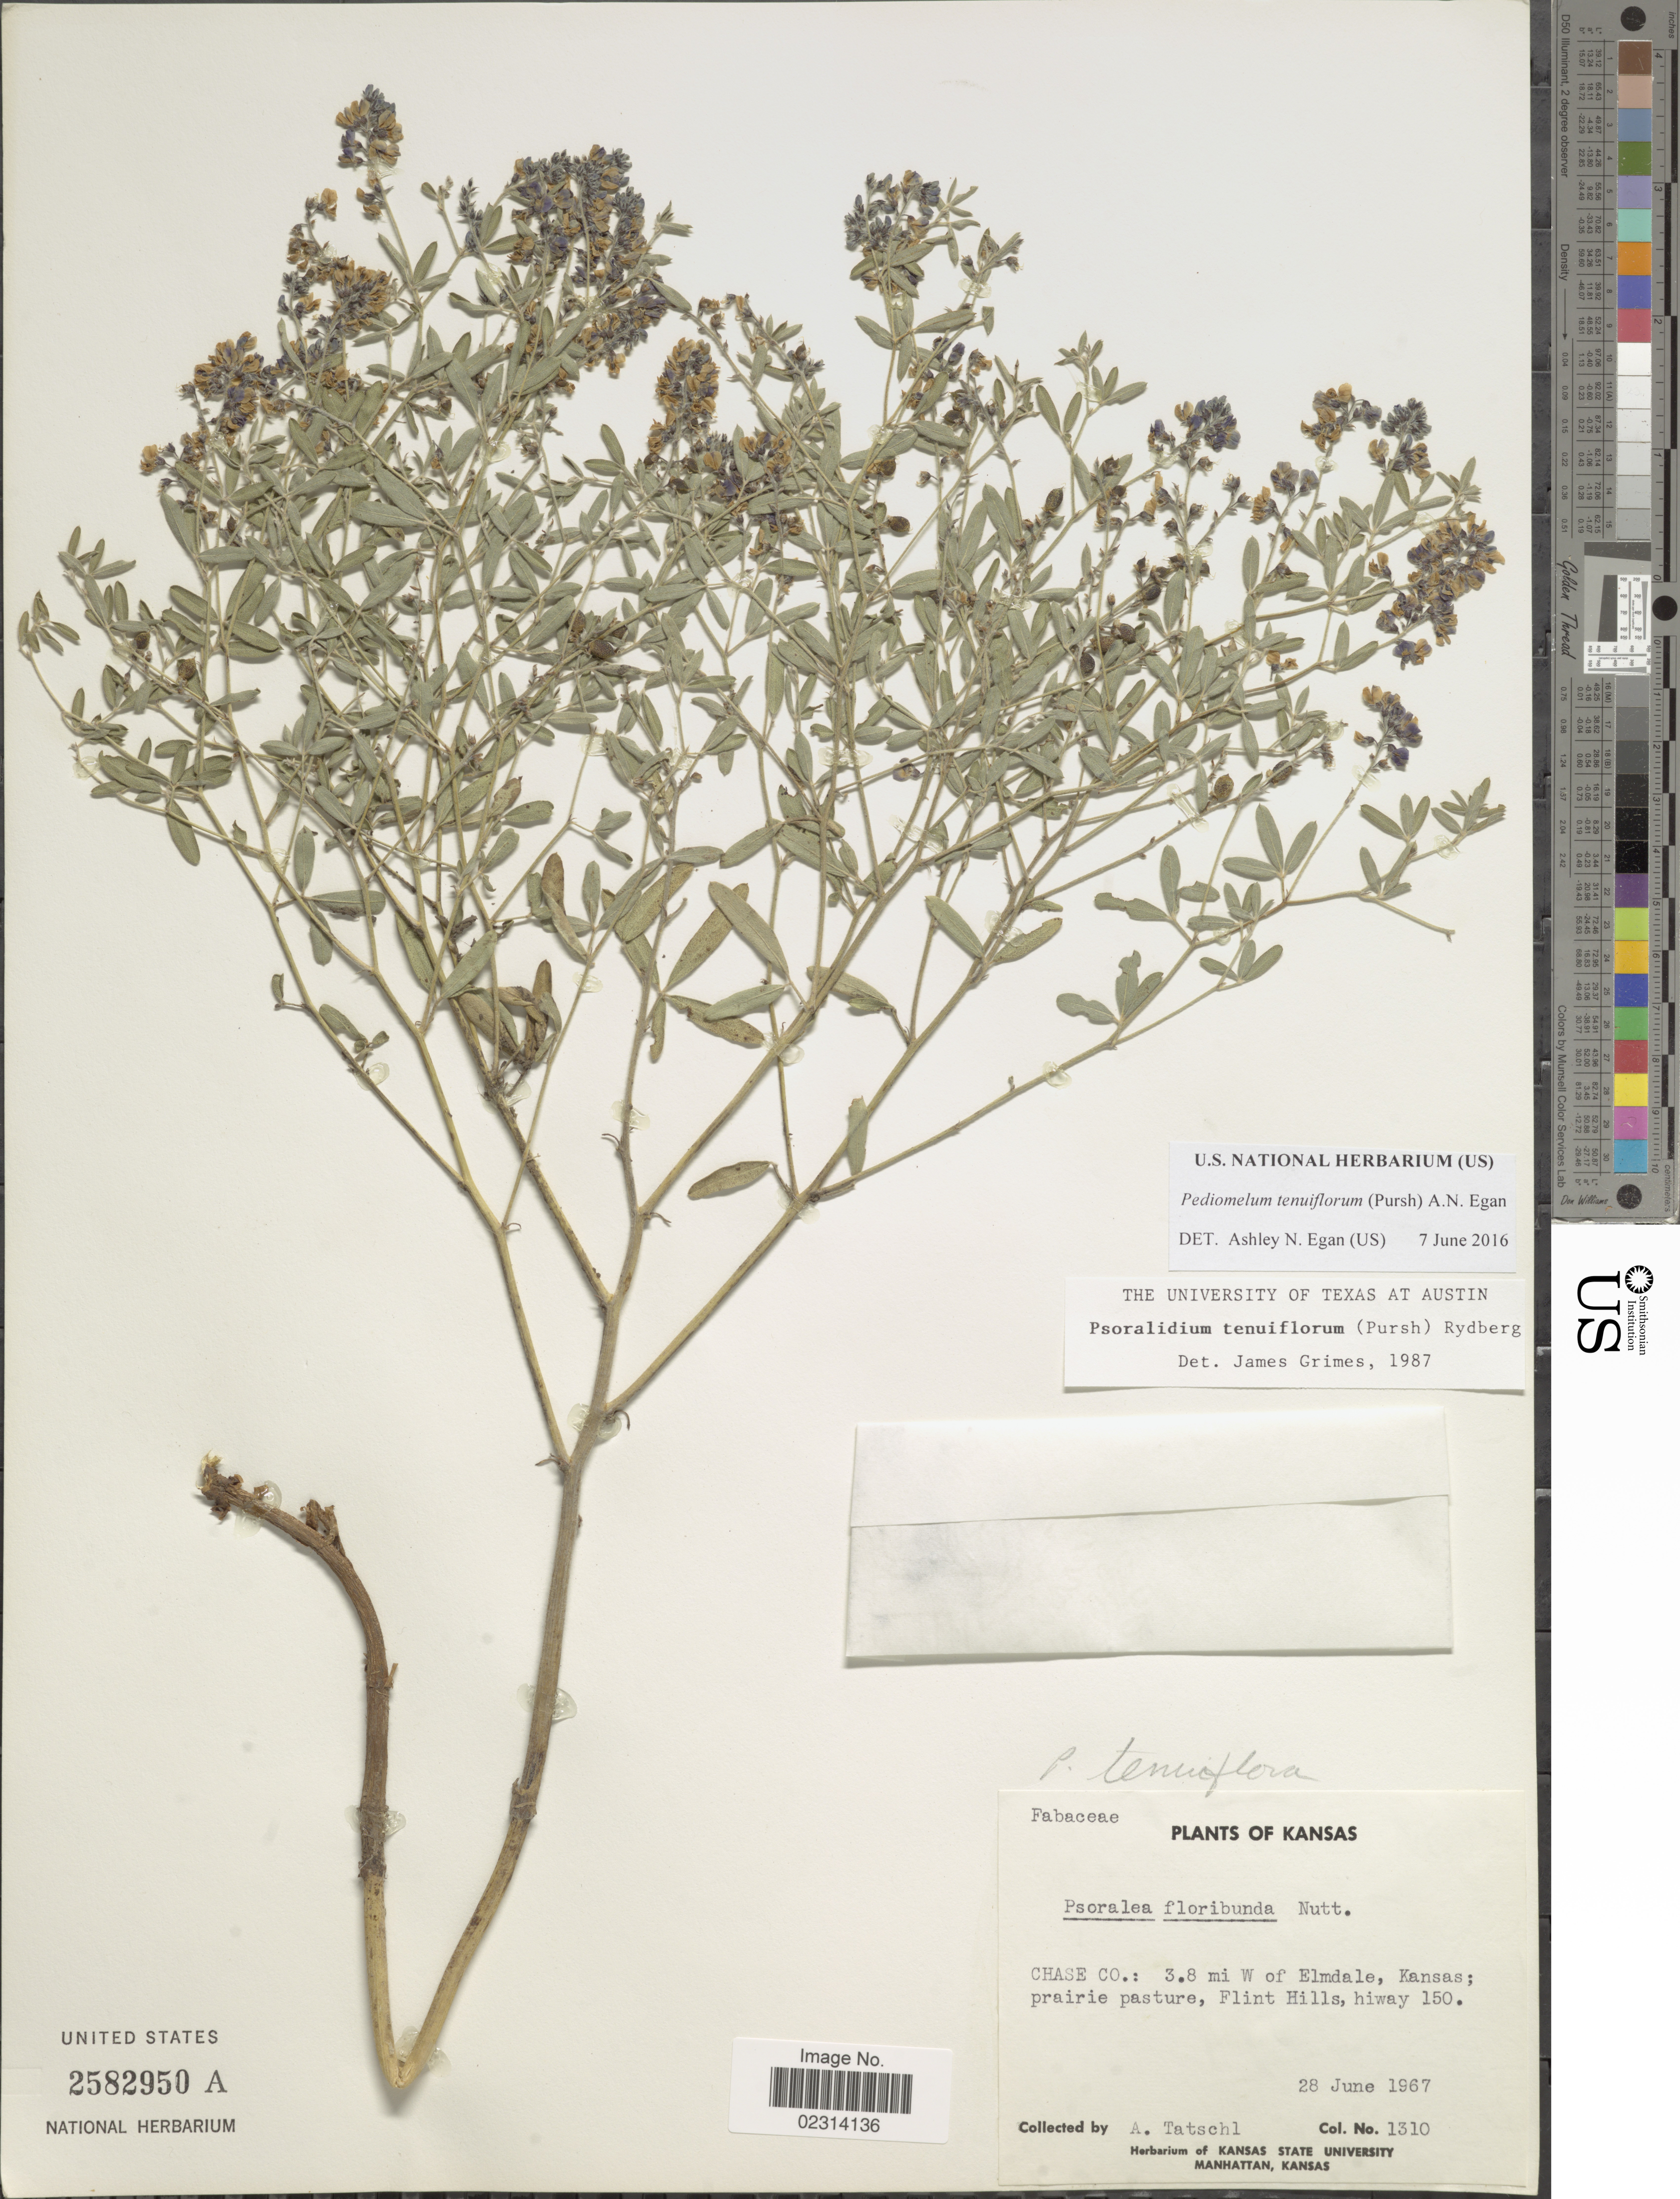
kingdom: Plantae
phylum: Tracheophyta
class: Magnoliopsida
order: Fabales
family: Fabaceae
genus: Psoralidium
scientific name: Psoralidium tenuiflorum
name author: (Pursh) Rydb.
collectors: A. Tatschl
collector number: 1310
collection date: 1967-06-28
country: United States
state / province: Kansas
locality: Chase Co.: 3.8 mi W of Elmdale, Flint Hills, hiway 150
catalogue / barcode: US 2582950A